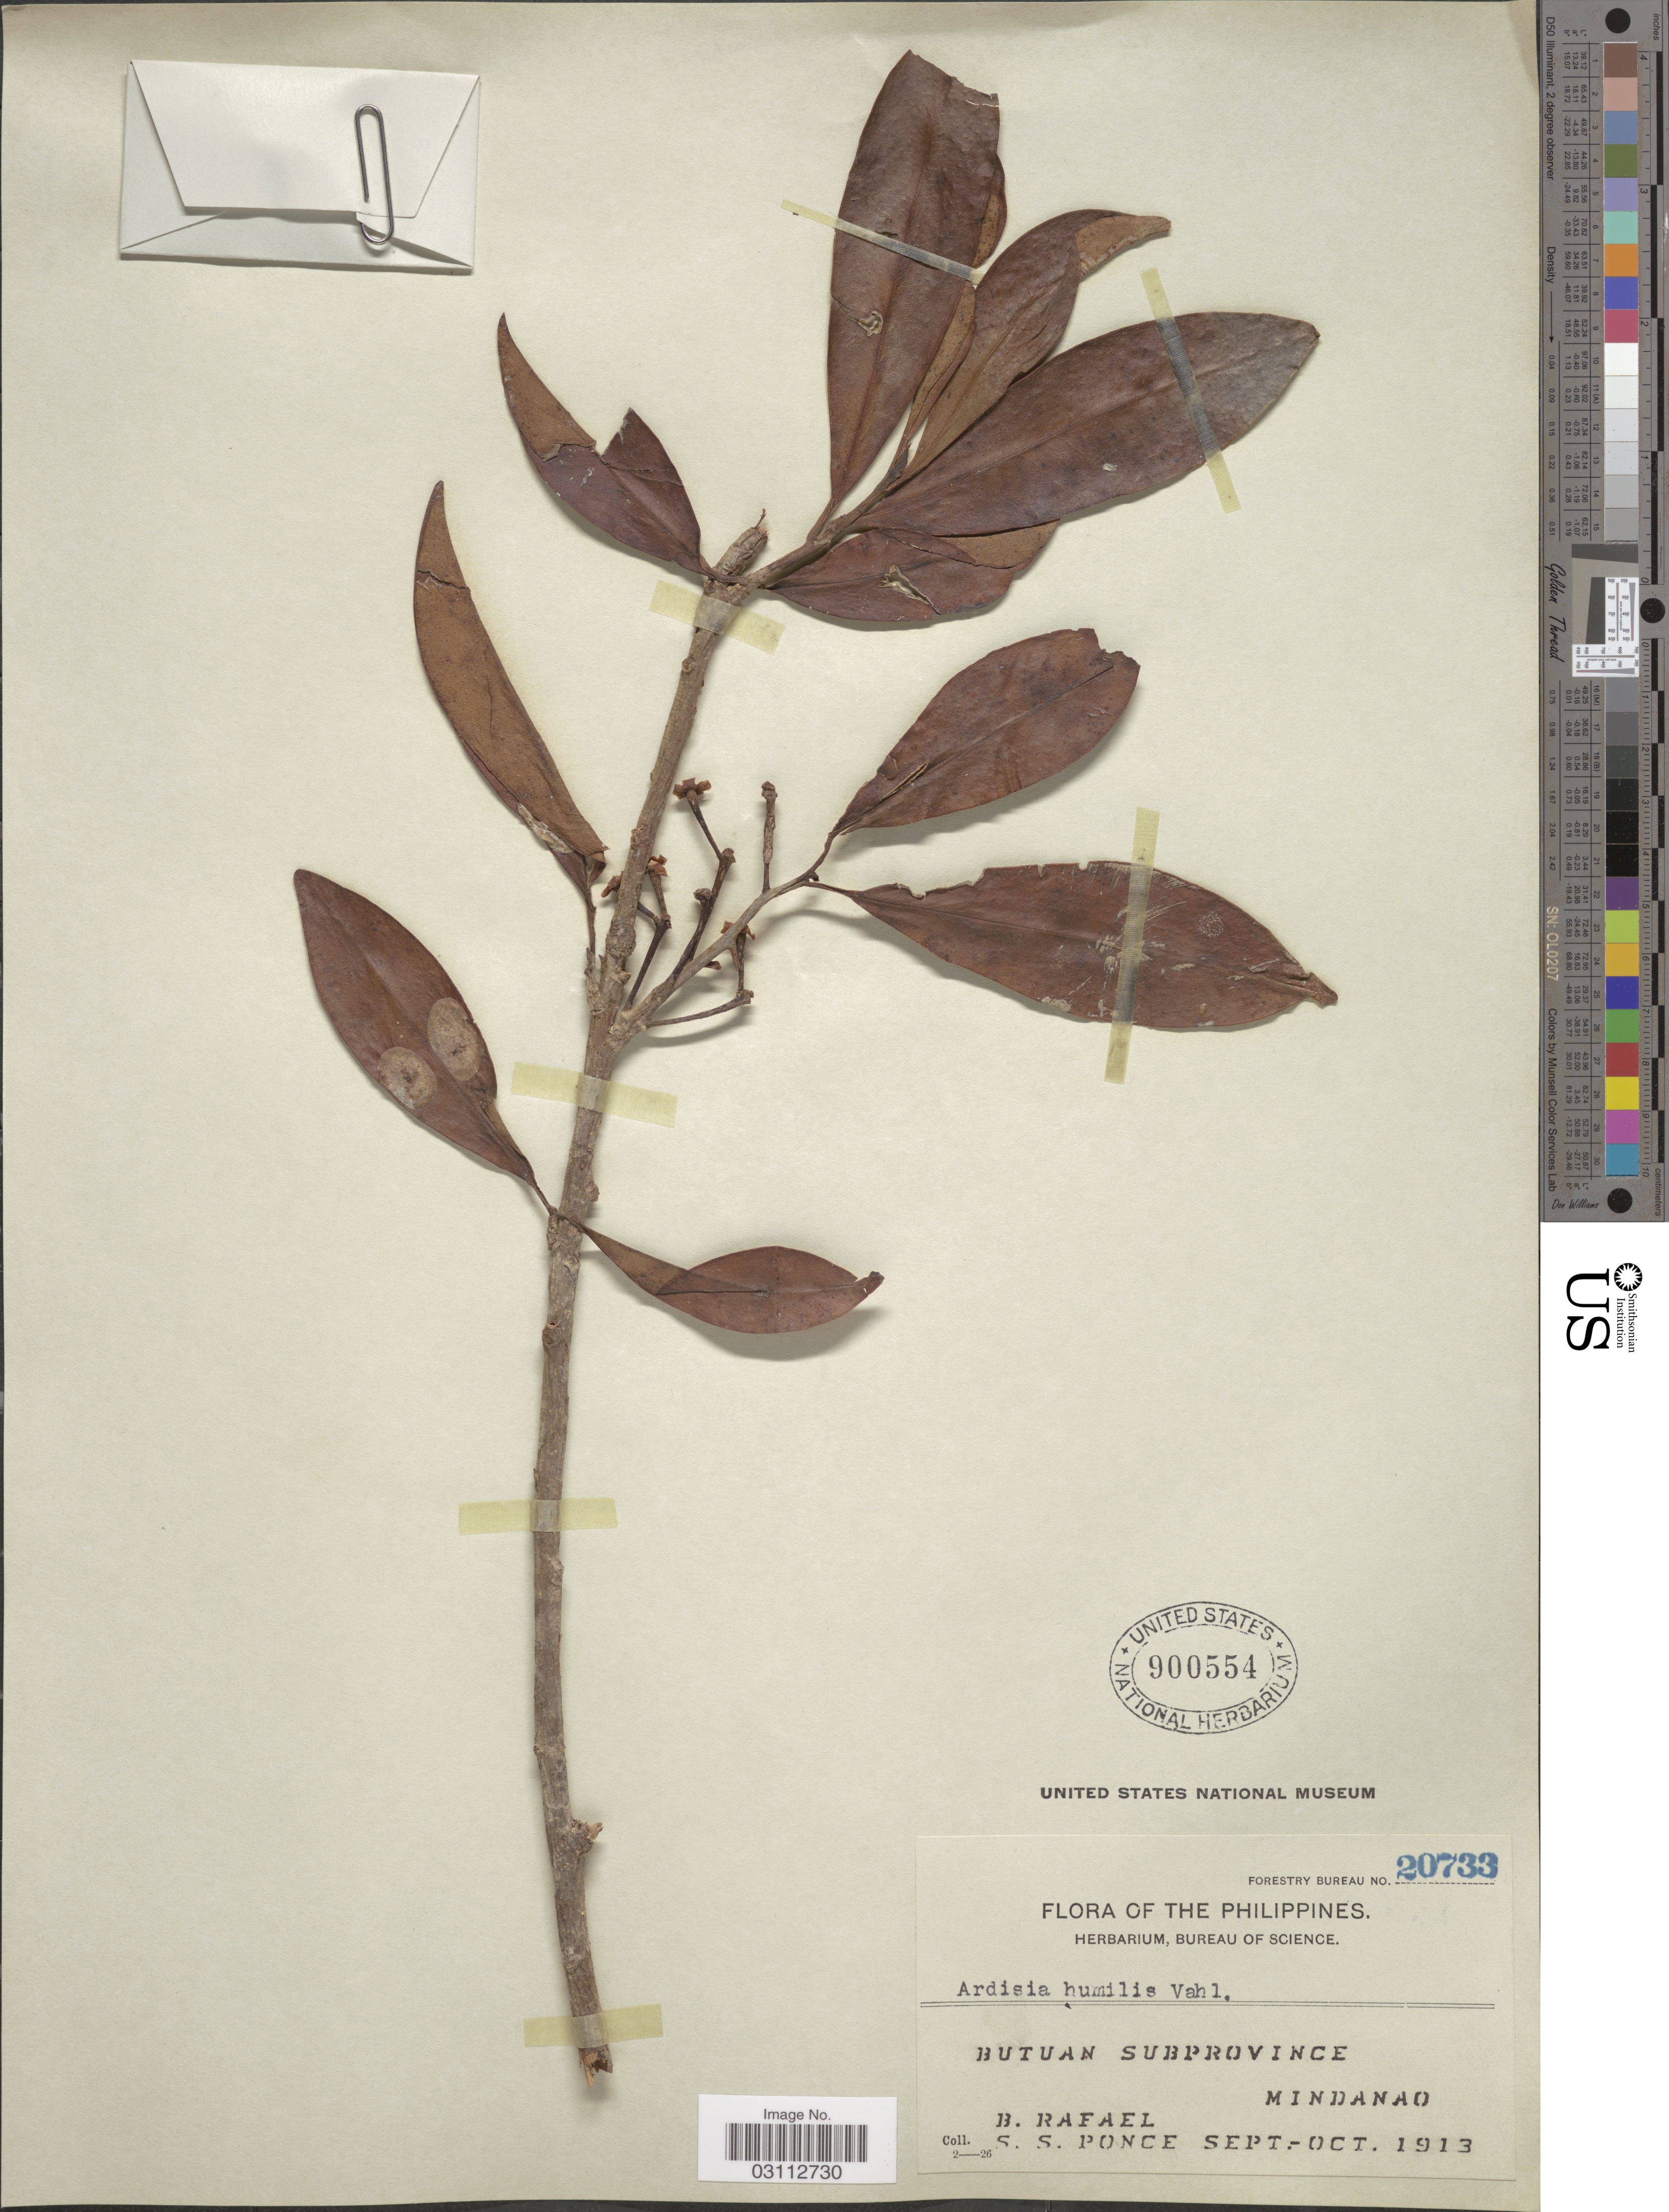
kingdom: Plantae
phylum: Tracheophyta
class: Magnoliopsida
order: Ericales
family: Primulaceae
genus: Ardisia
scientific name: Ardisia humilis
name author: Vahl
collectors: B. Rafael & S. Ponce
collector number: Forestry Bureau 20733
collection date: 1913-09/1913-10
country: Philippines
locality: Butuan Subprovince, Mindanao.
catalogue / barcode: US 900554